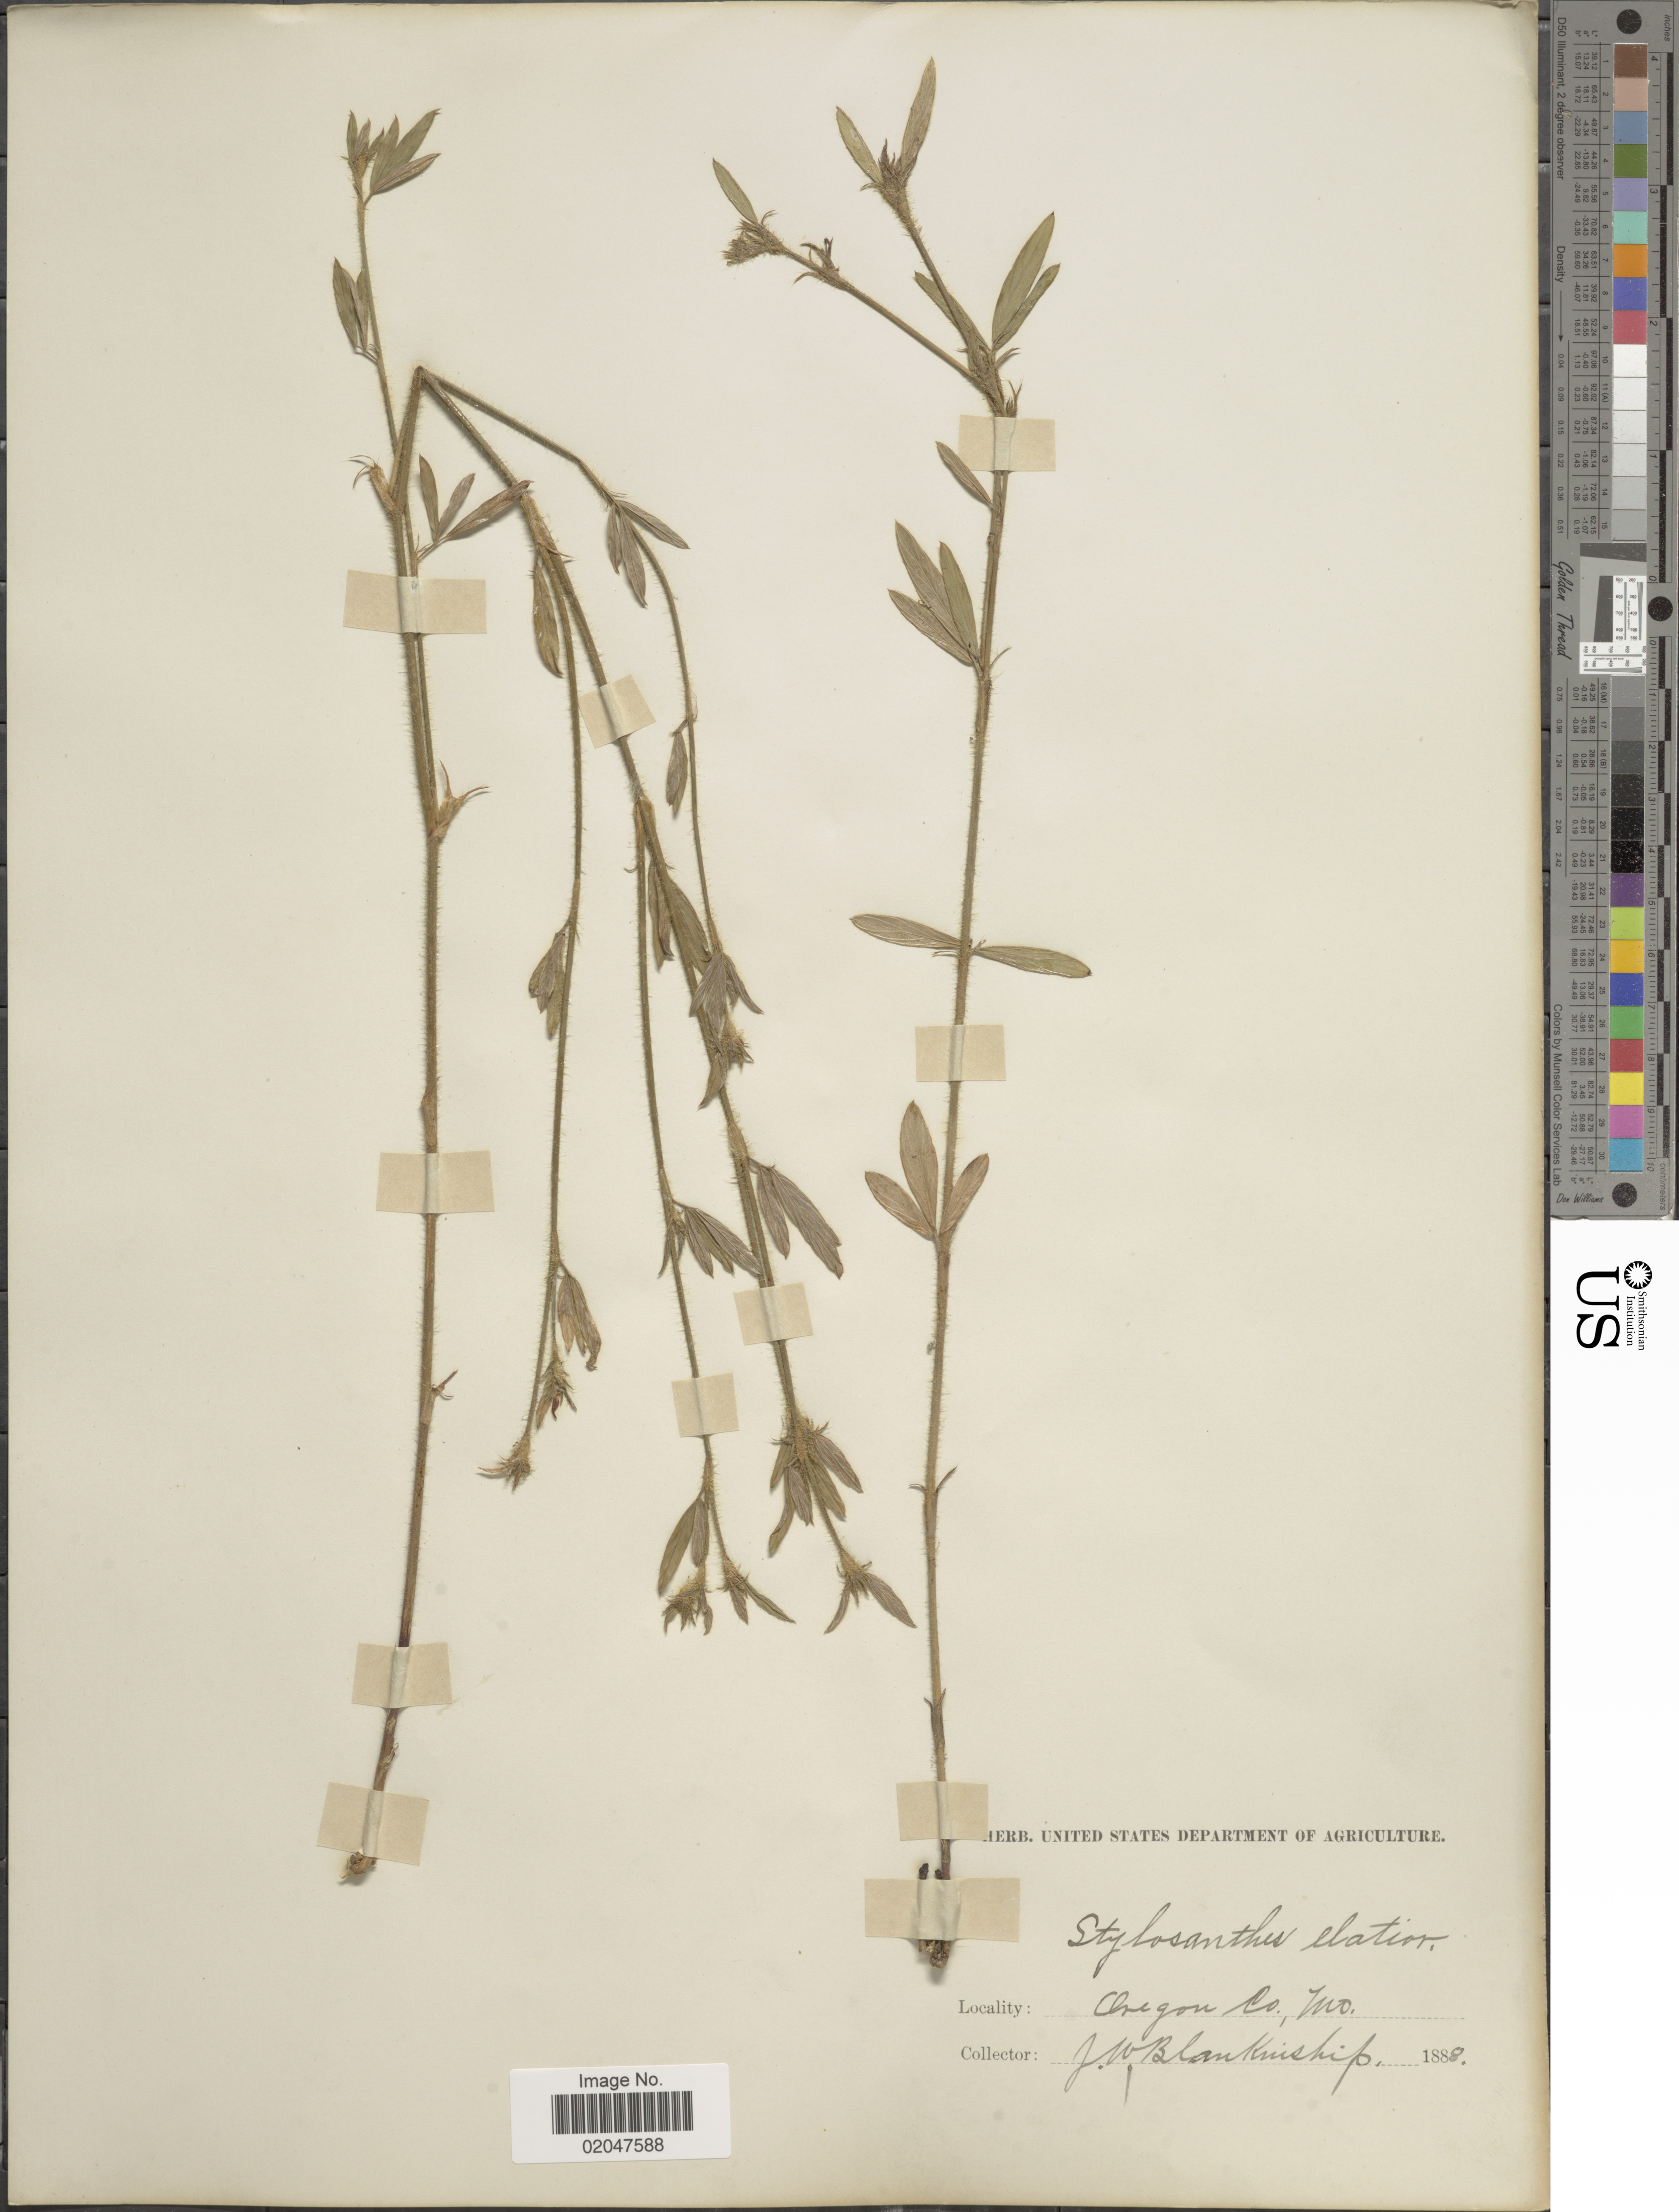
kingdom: Plantae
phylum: Tracheophyta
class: Magnoliopsida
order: Fabales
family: Fabaceae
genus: Stylosanthes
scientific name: Stylosanthes biflora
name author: (L.) Britton et al.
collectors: J. W. Blankinship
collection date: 1888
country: United States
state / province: Missouri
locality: Oregon Co., Mo.